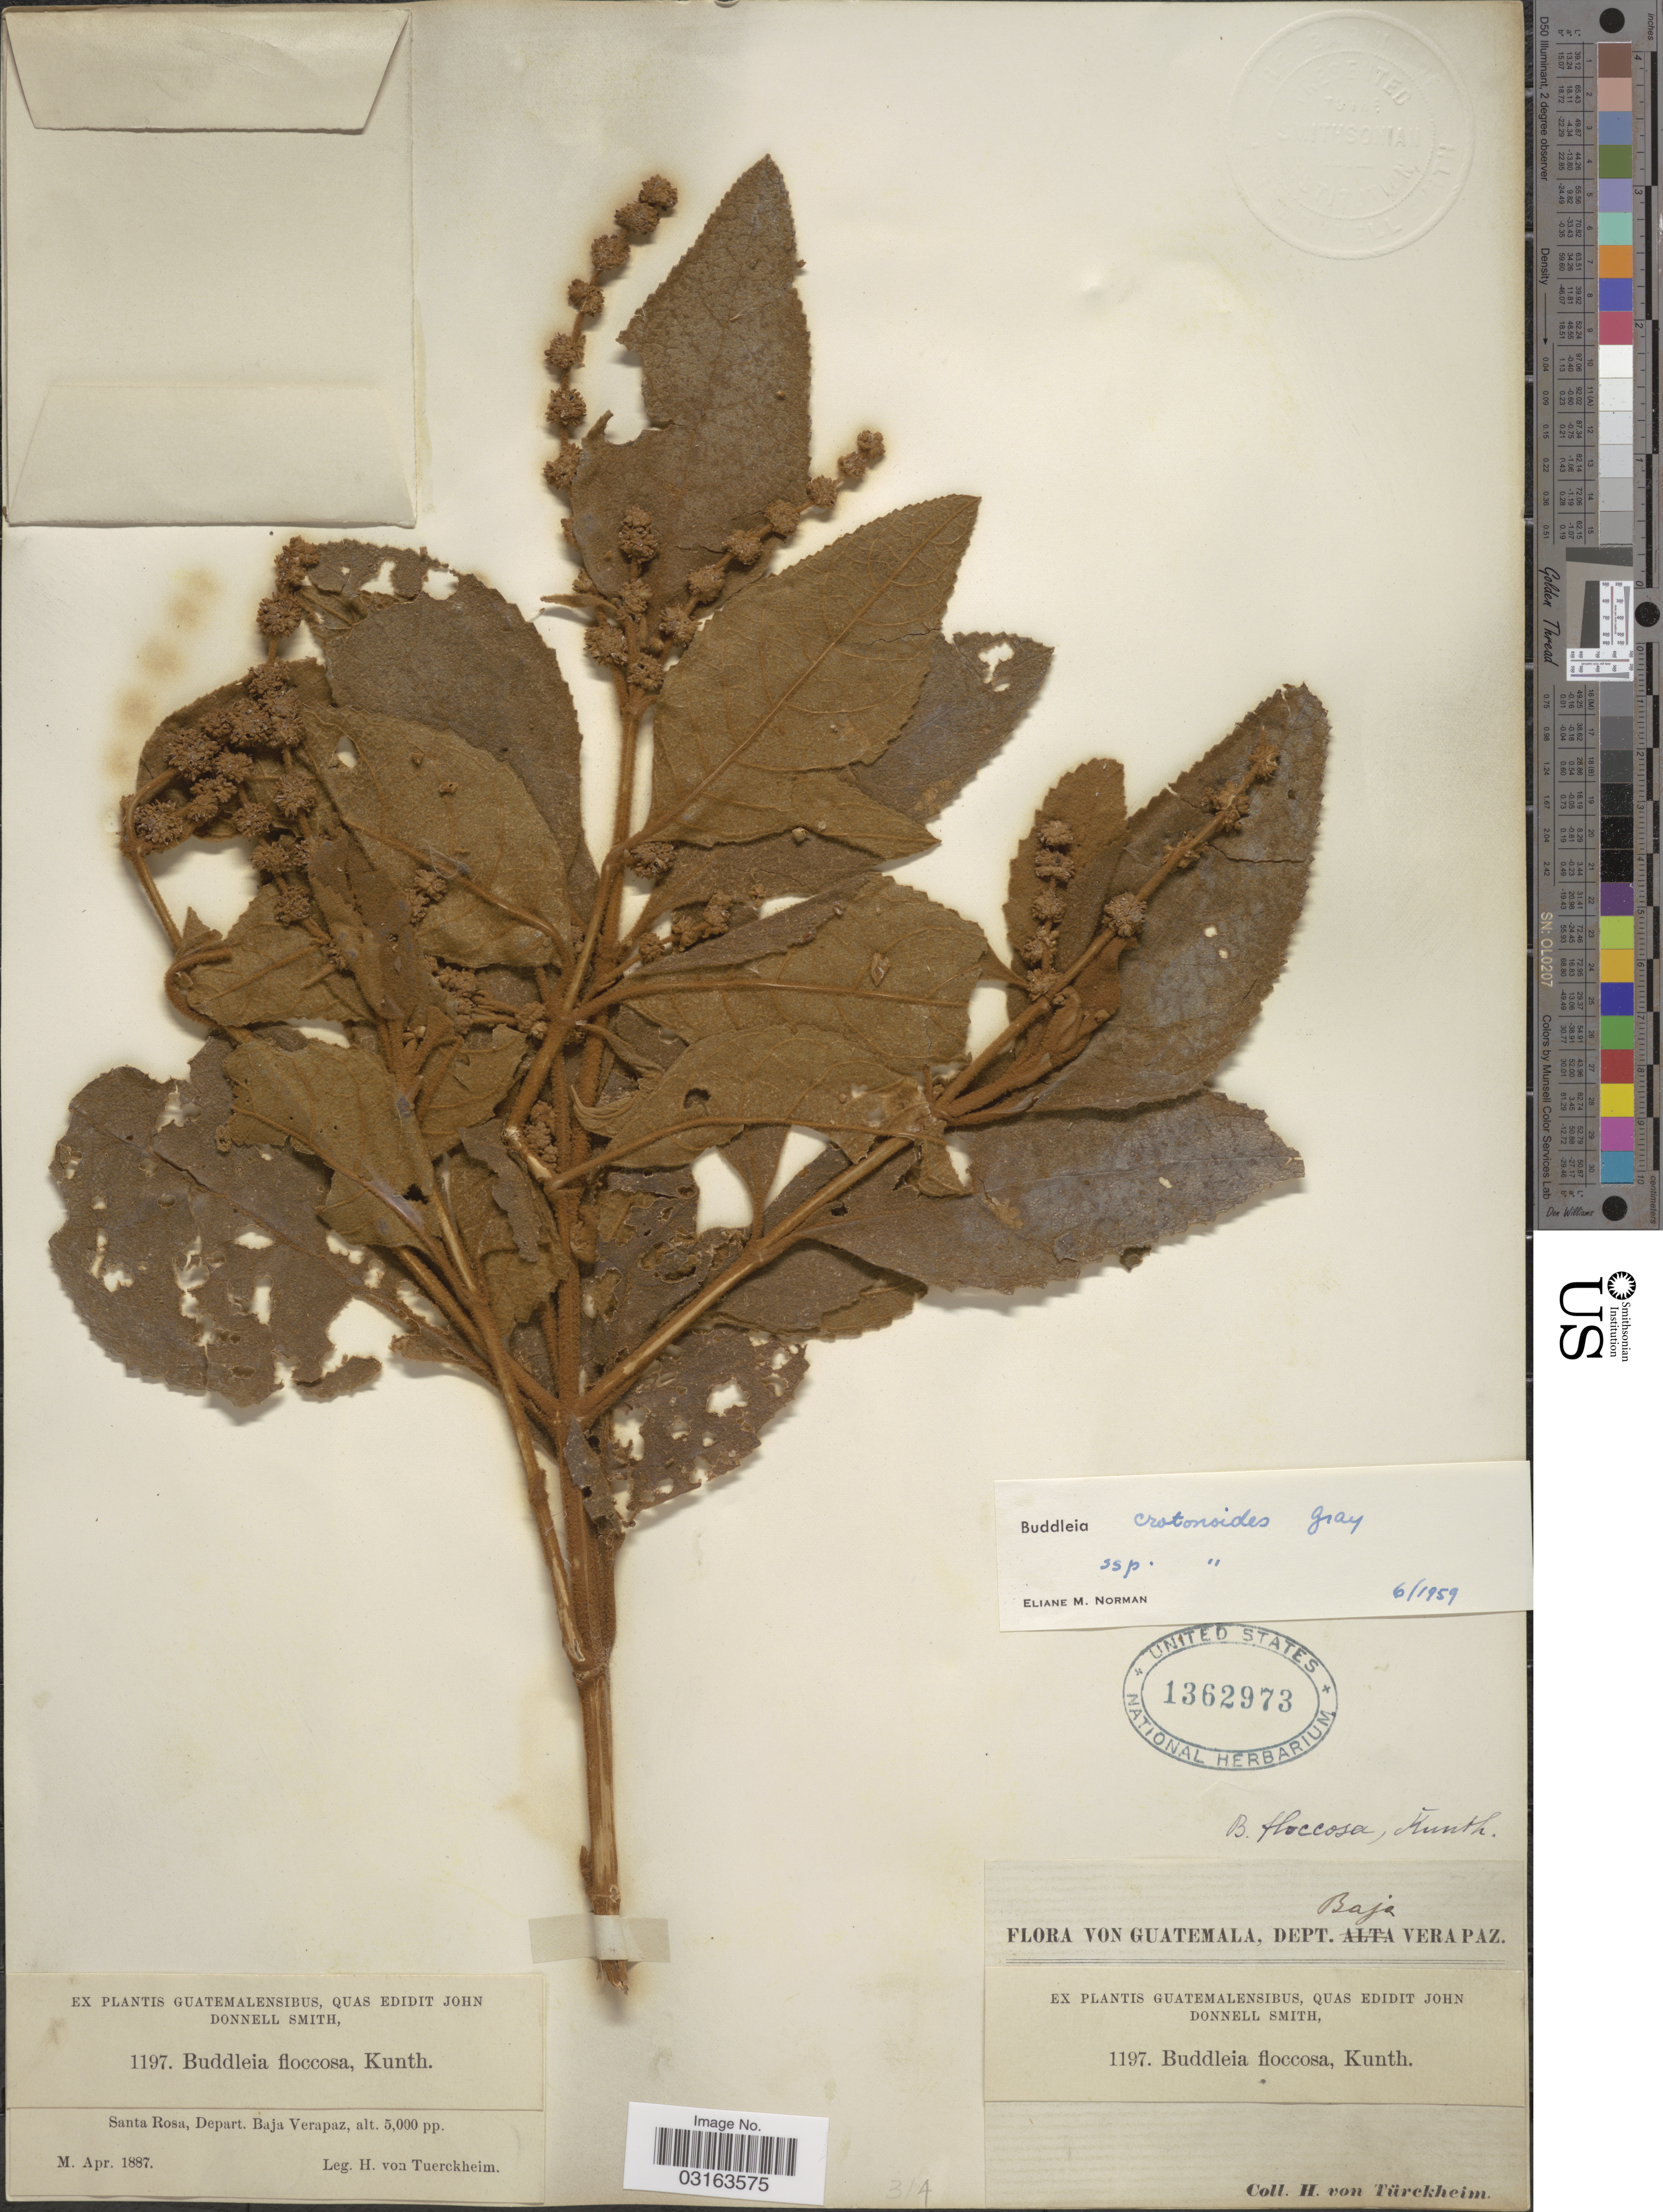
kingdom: Plantae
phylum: Tracheophyta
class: Magnoliopsida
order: Lamiales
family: Scrophulariaceae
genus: Buddleja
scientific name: Buddleja crotonoides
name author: A. Gray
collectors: H. von Türckheim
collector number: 1197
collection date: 1887-04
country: Guatemala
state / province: Baja Verapaz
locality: Santa Rosa, Depart. Baja Verapaz.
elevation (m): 1524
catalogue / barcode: US 1362973